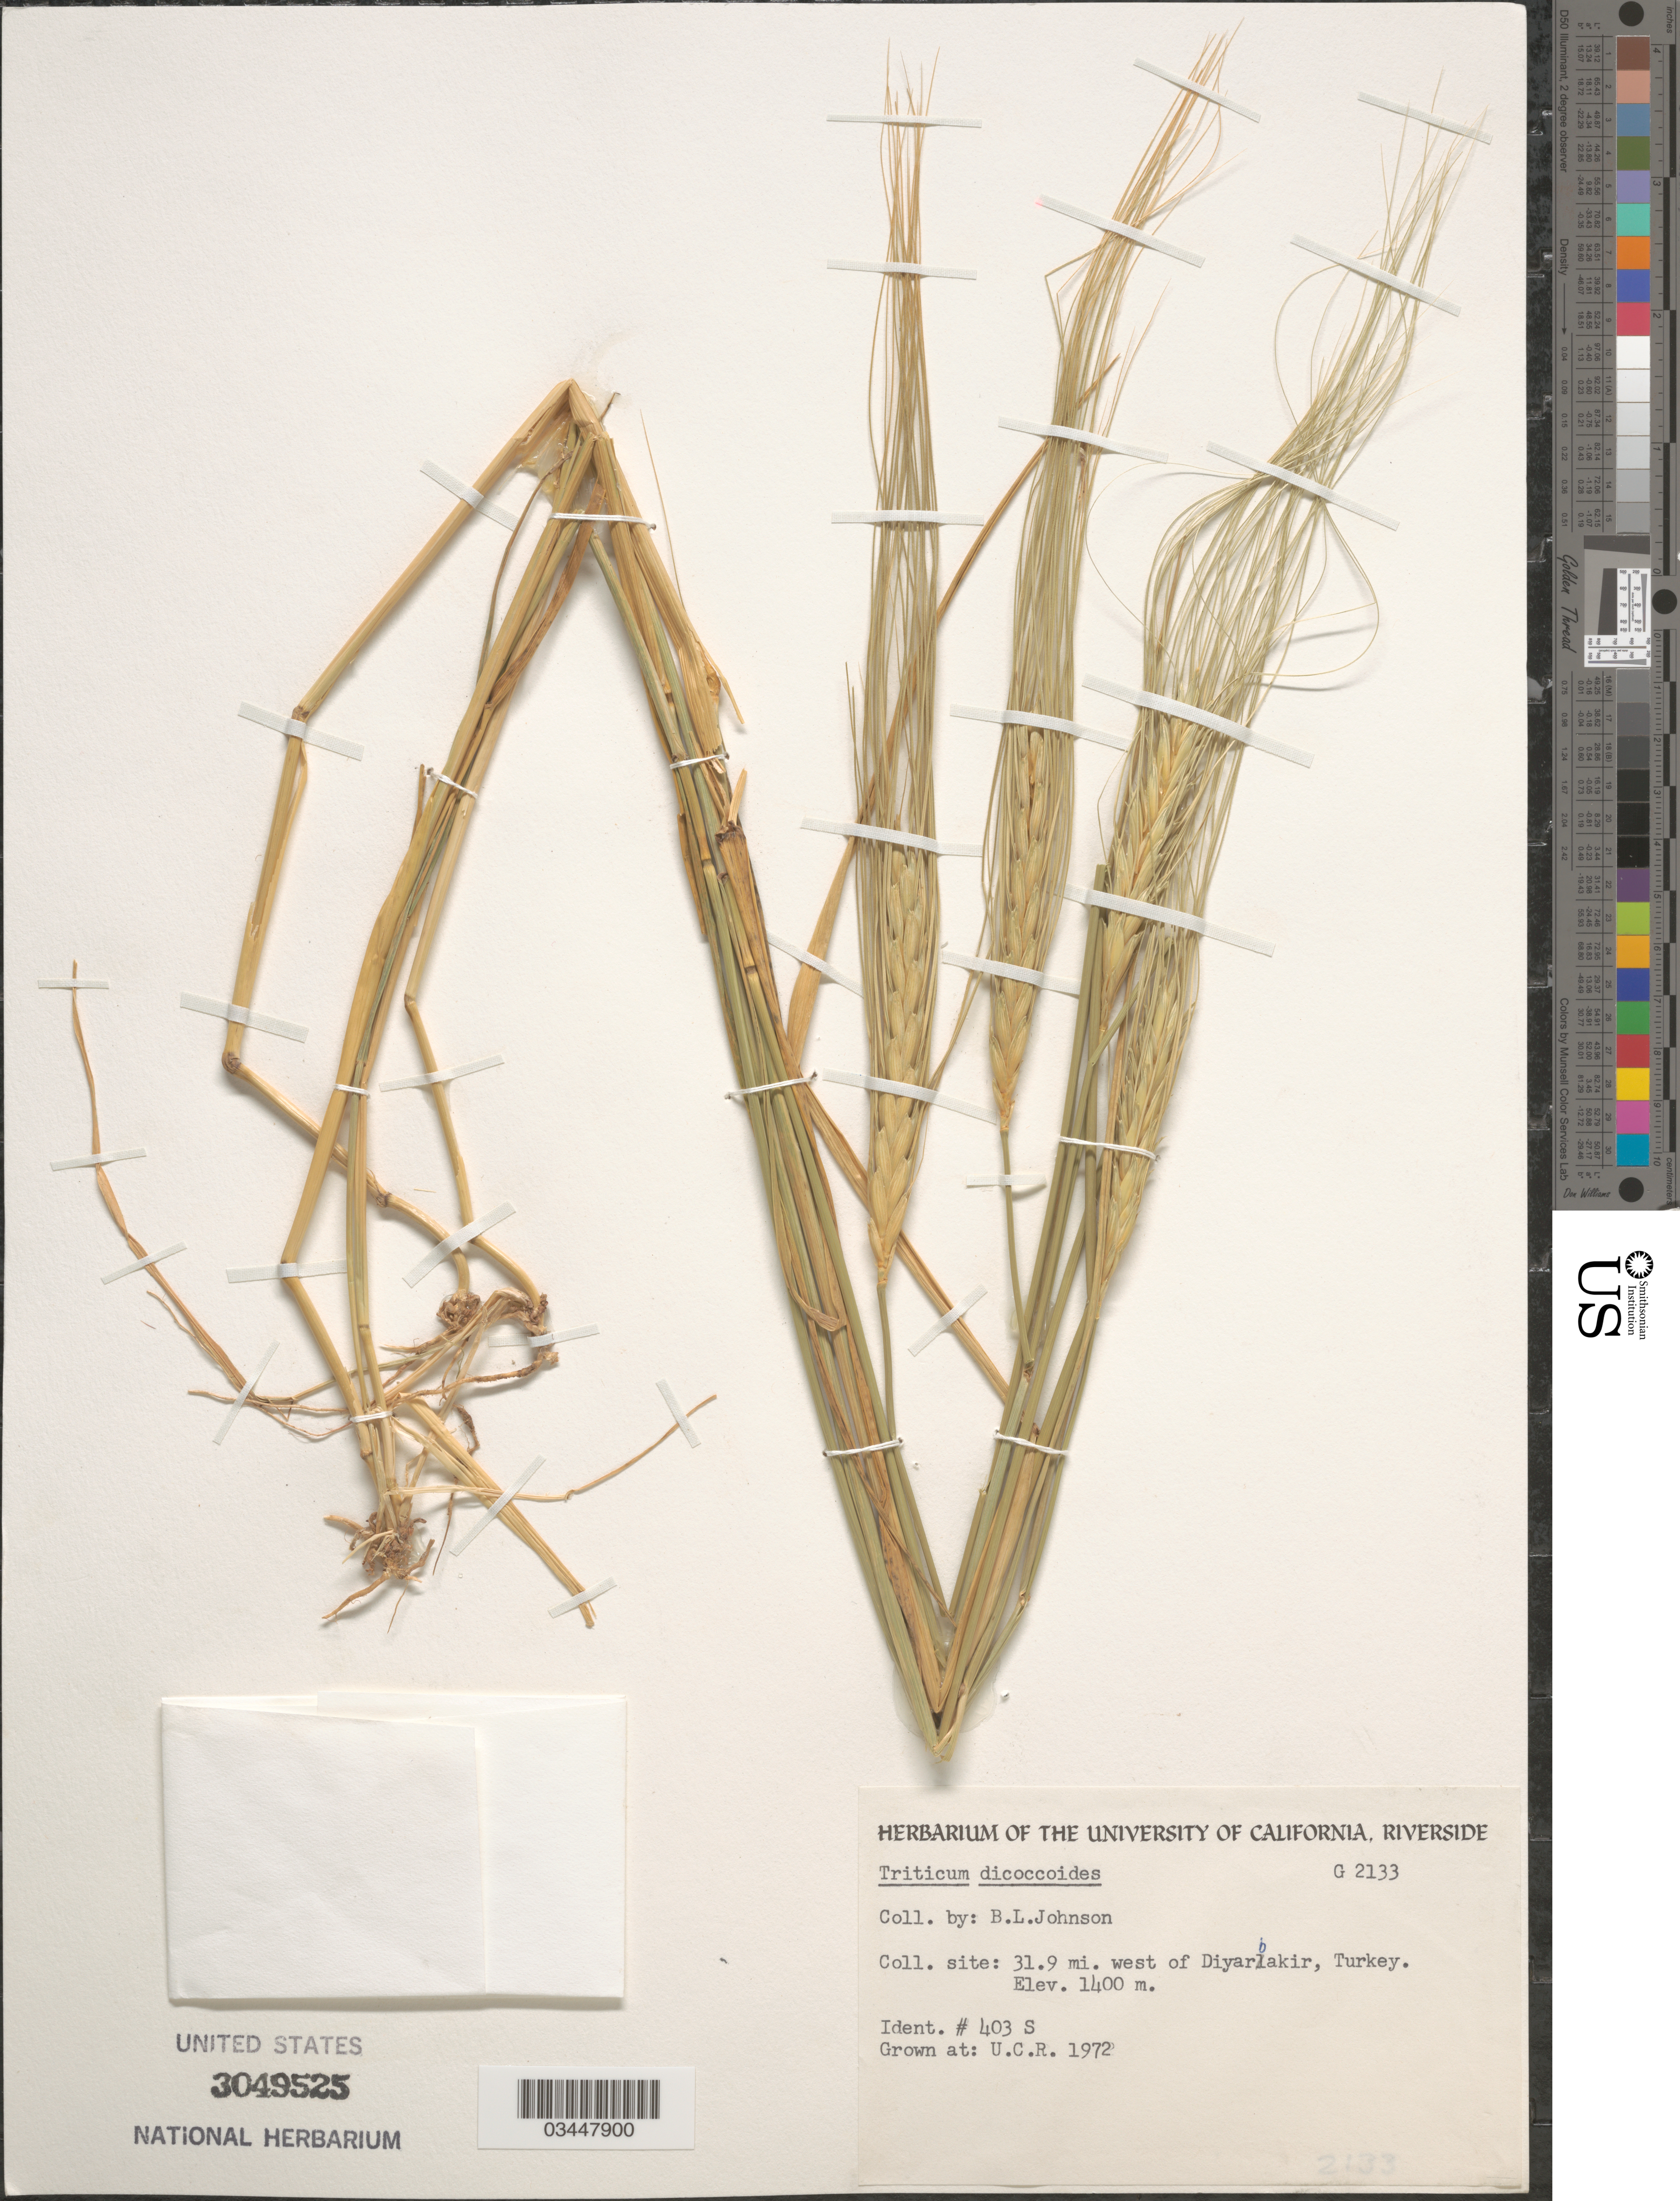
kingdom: Plantae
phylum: Tracheophyta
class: Liliopsida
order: Poales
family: Poaceae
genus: Triticum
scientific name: Triticum dicoccoides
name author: (Körn.) Körn. ex Schweinf.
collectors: ex herb. Univ. of California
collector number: G2133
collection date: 1972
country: United States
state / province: California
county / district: Riverside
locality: U.C.R.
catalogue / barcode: US 3049525